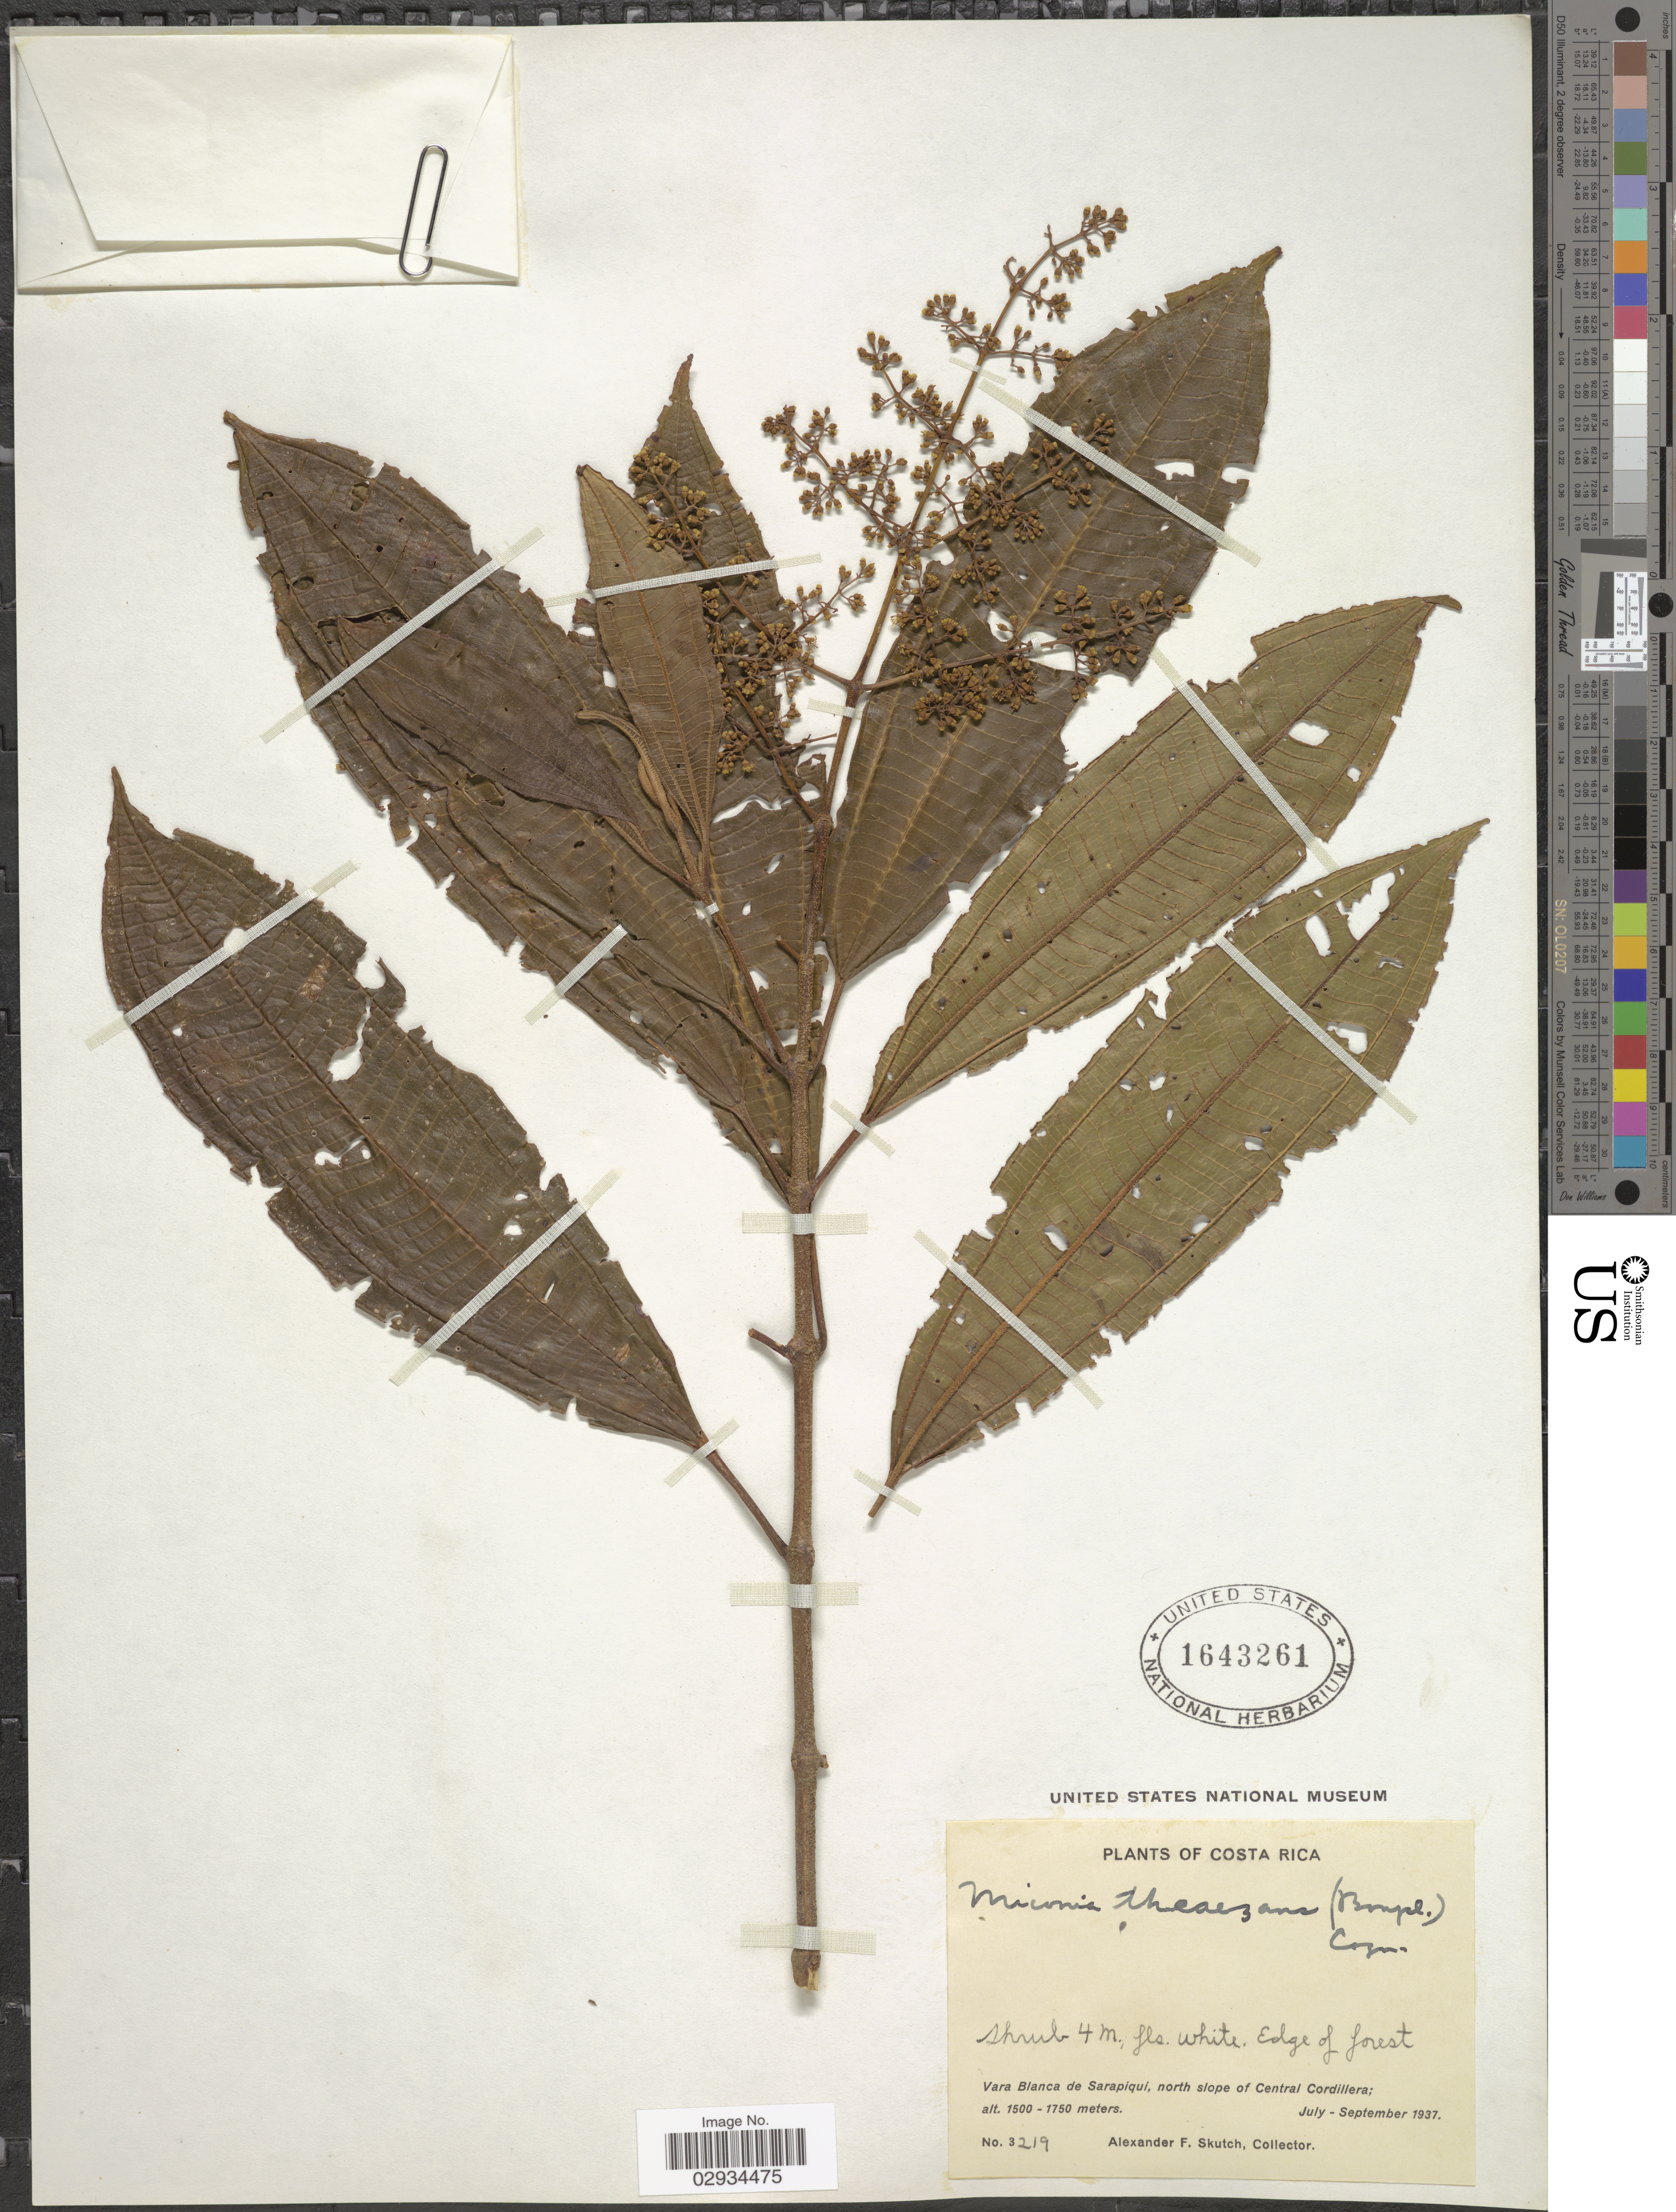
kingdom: Plantae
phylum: Tracheophyta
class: Magnoliopsida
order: Myrtales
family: Melastomataceae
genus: Miconia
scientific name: Miconia theizans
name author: (Bonpl.) Cogn.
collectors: A. F. Skutch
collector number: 3219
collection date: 1937-07/1937-09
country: Costa Rica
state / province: Heredia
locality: Vara Blanca de Sarapiqui, north slope of Central Cordillera.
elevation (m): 1500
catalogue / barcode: US 1643261